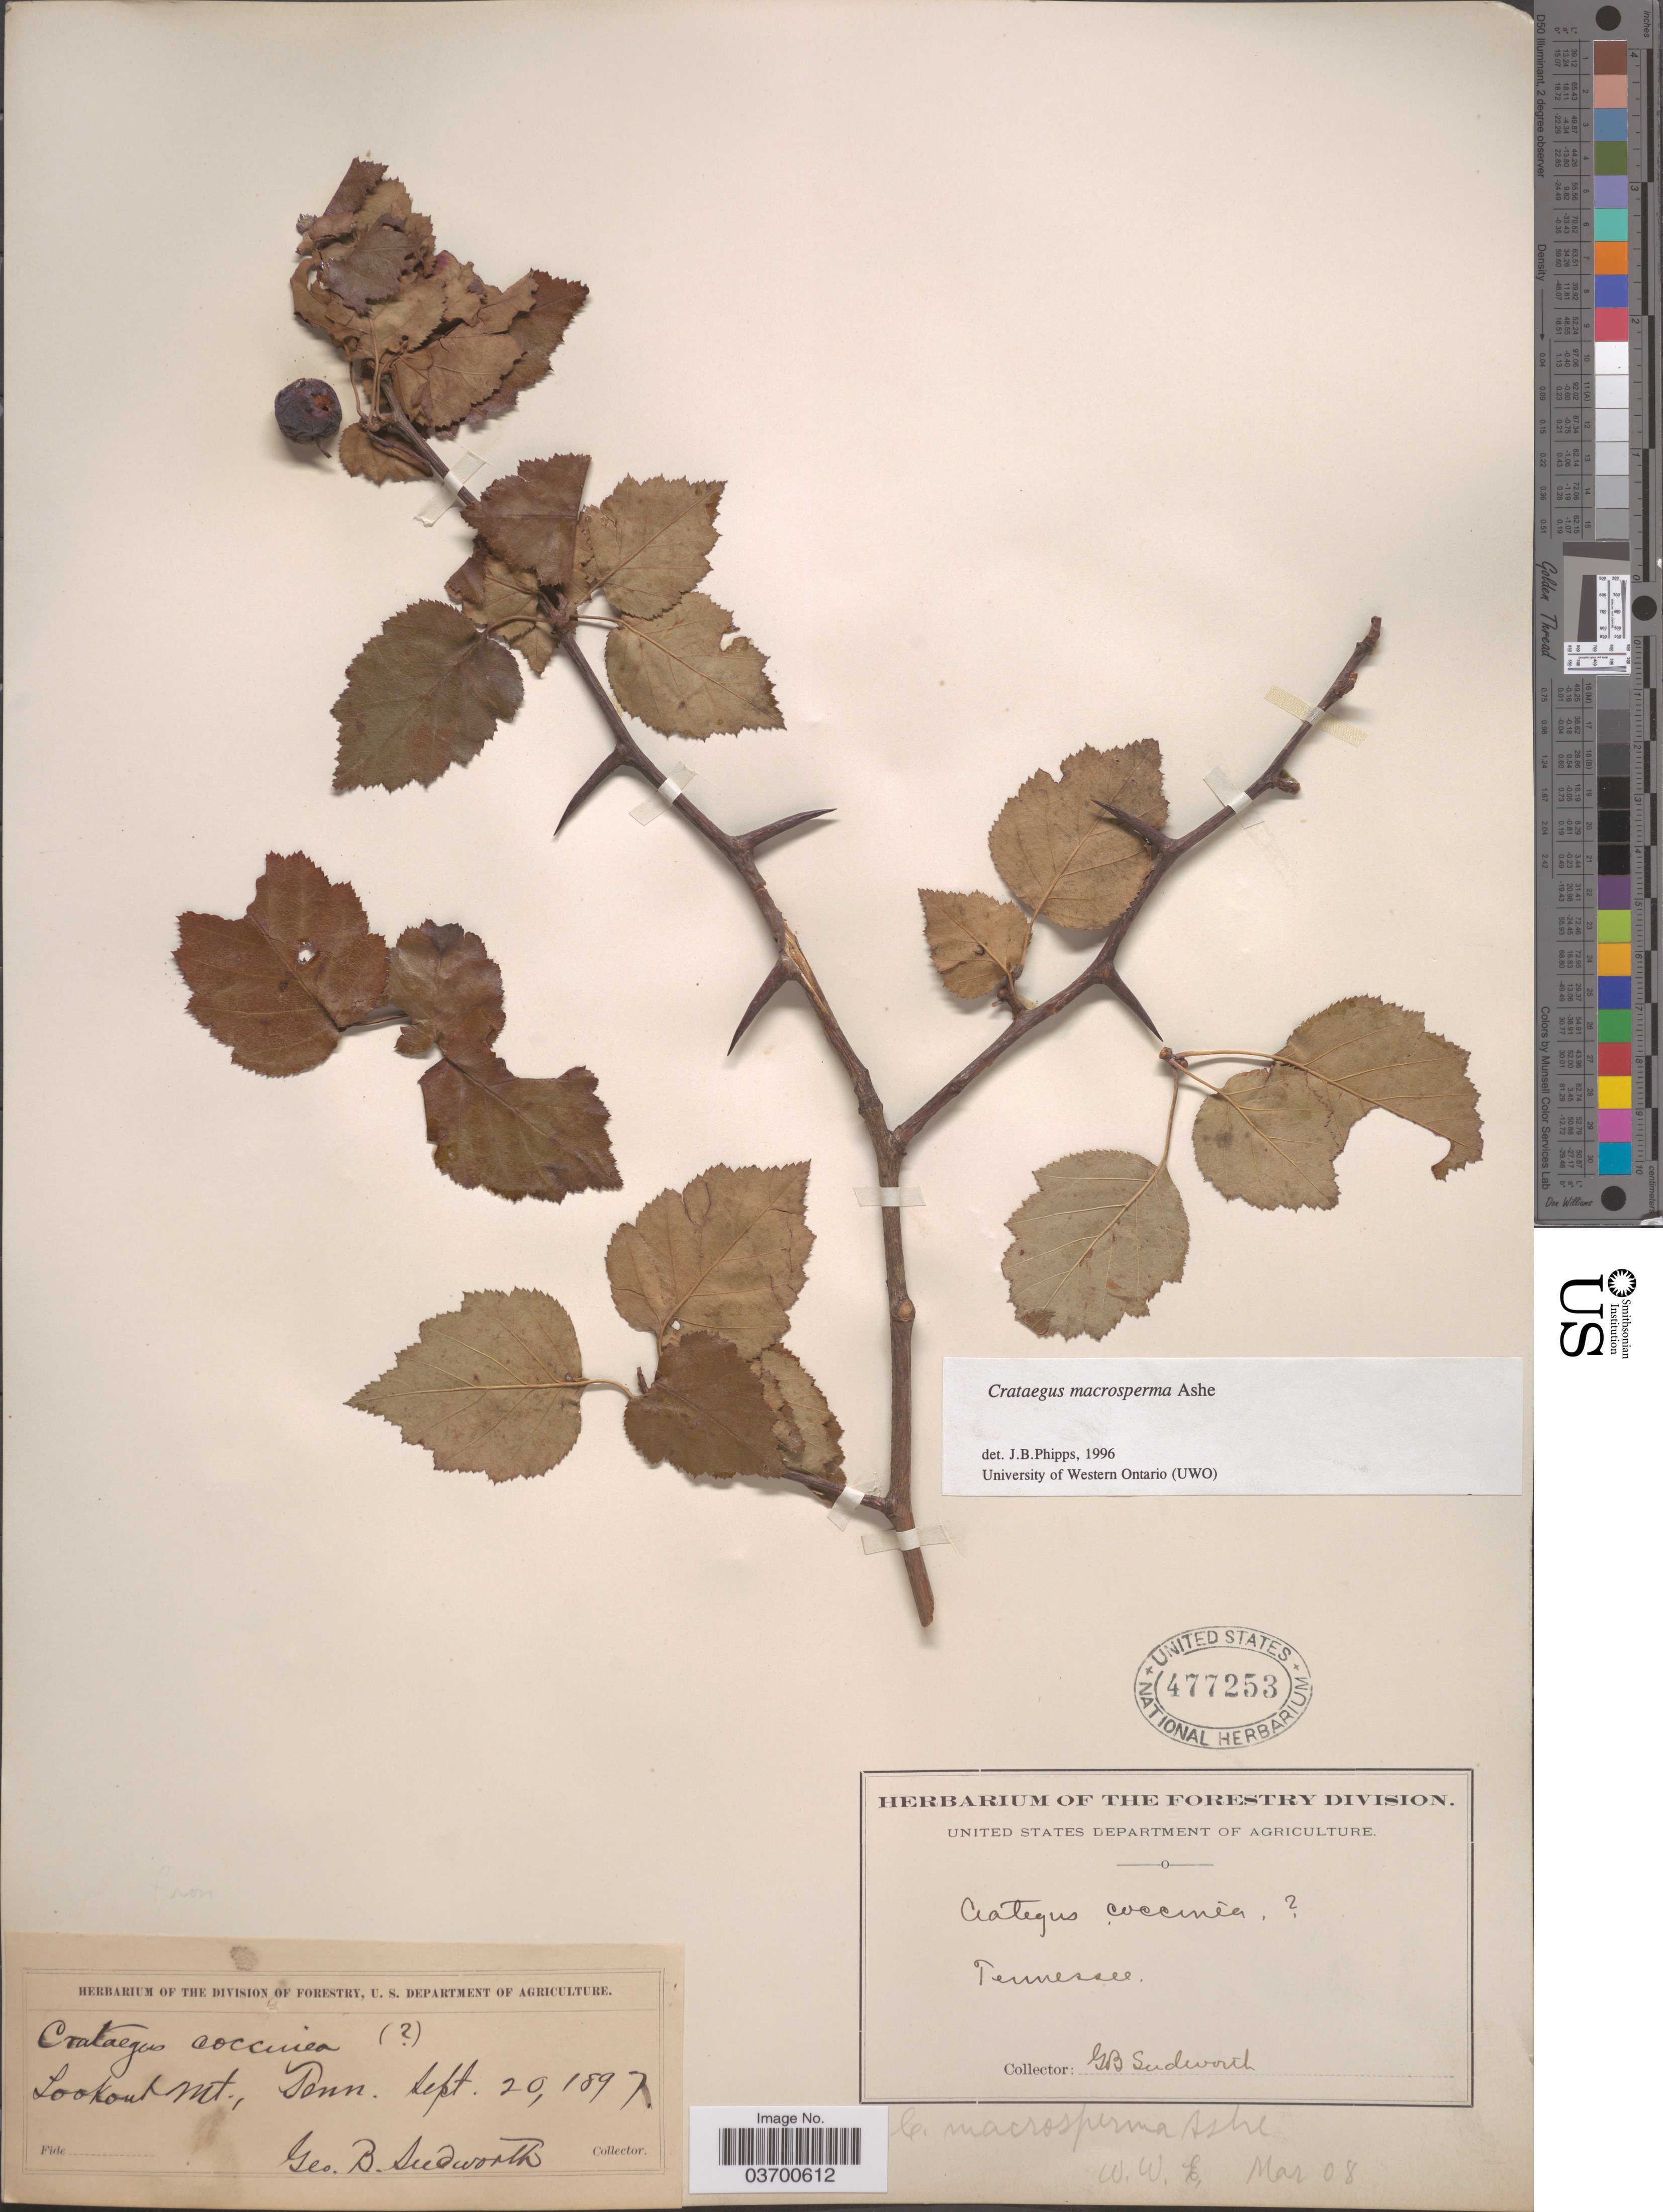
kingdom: Plantae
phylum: Tracheophyta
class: Magnoliopsida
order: Rosales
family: Rosaceae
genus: Crataegus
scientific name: Crataegus macrosperma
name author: Ashe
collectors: G. B. Sudworth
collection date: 1897-09-20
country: United States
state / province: Tennessee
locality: Lookout Mt.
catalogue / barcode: US 477253